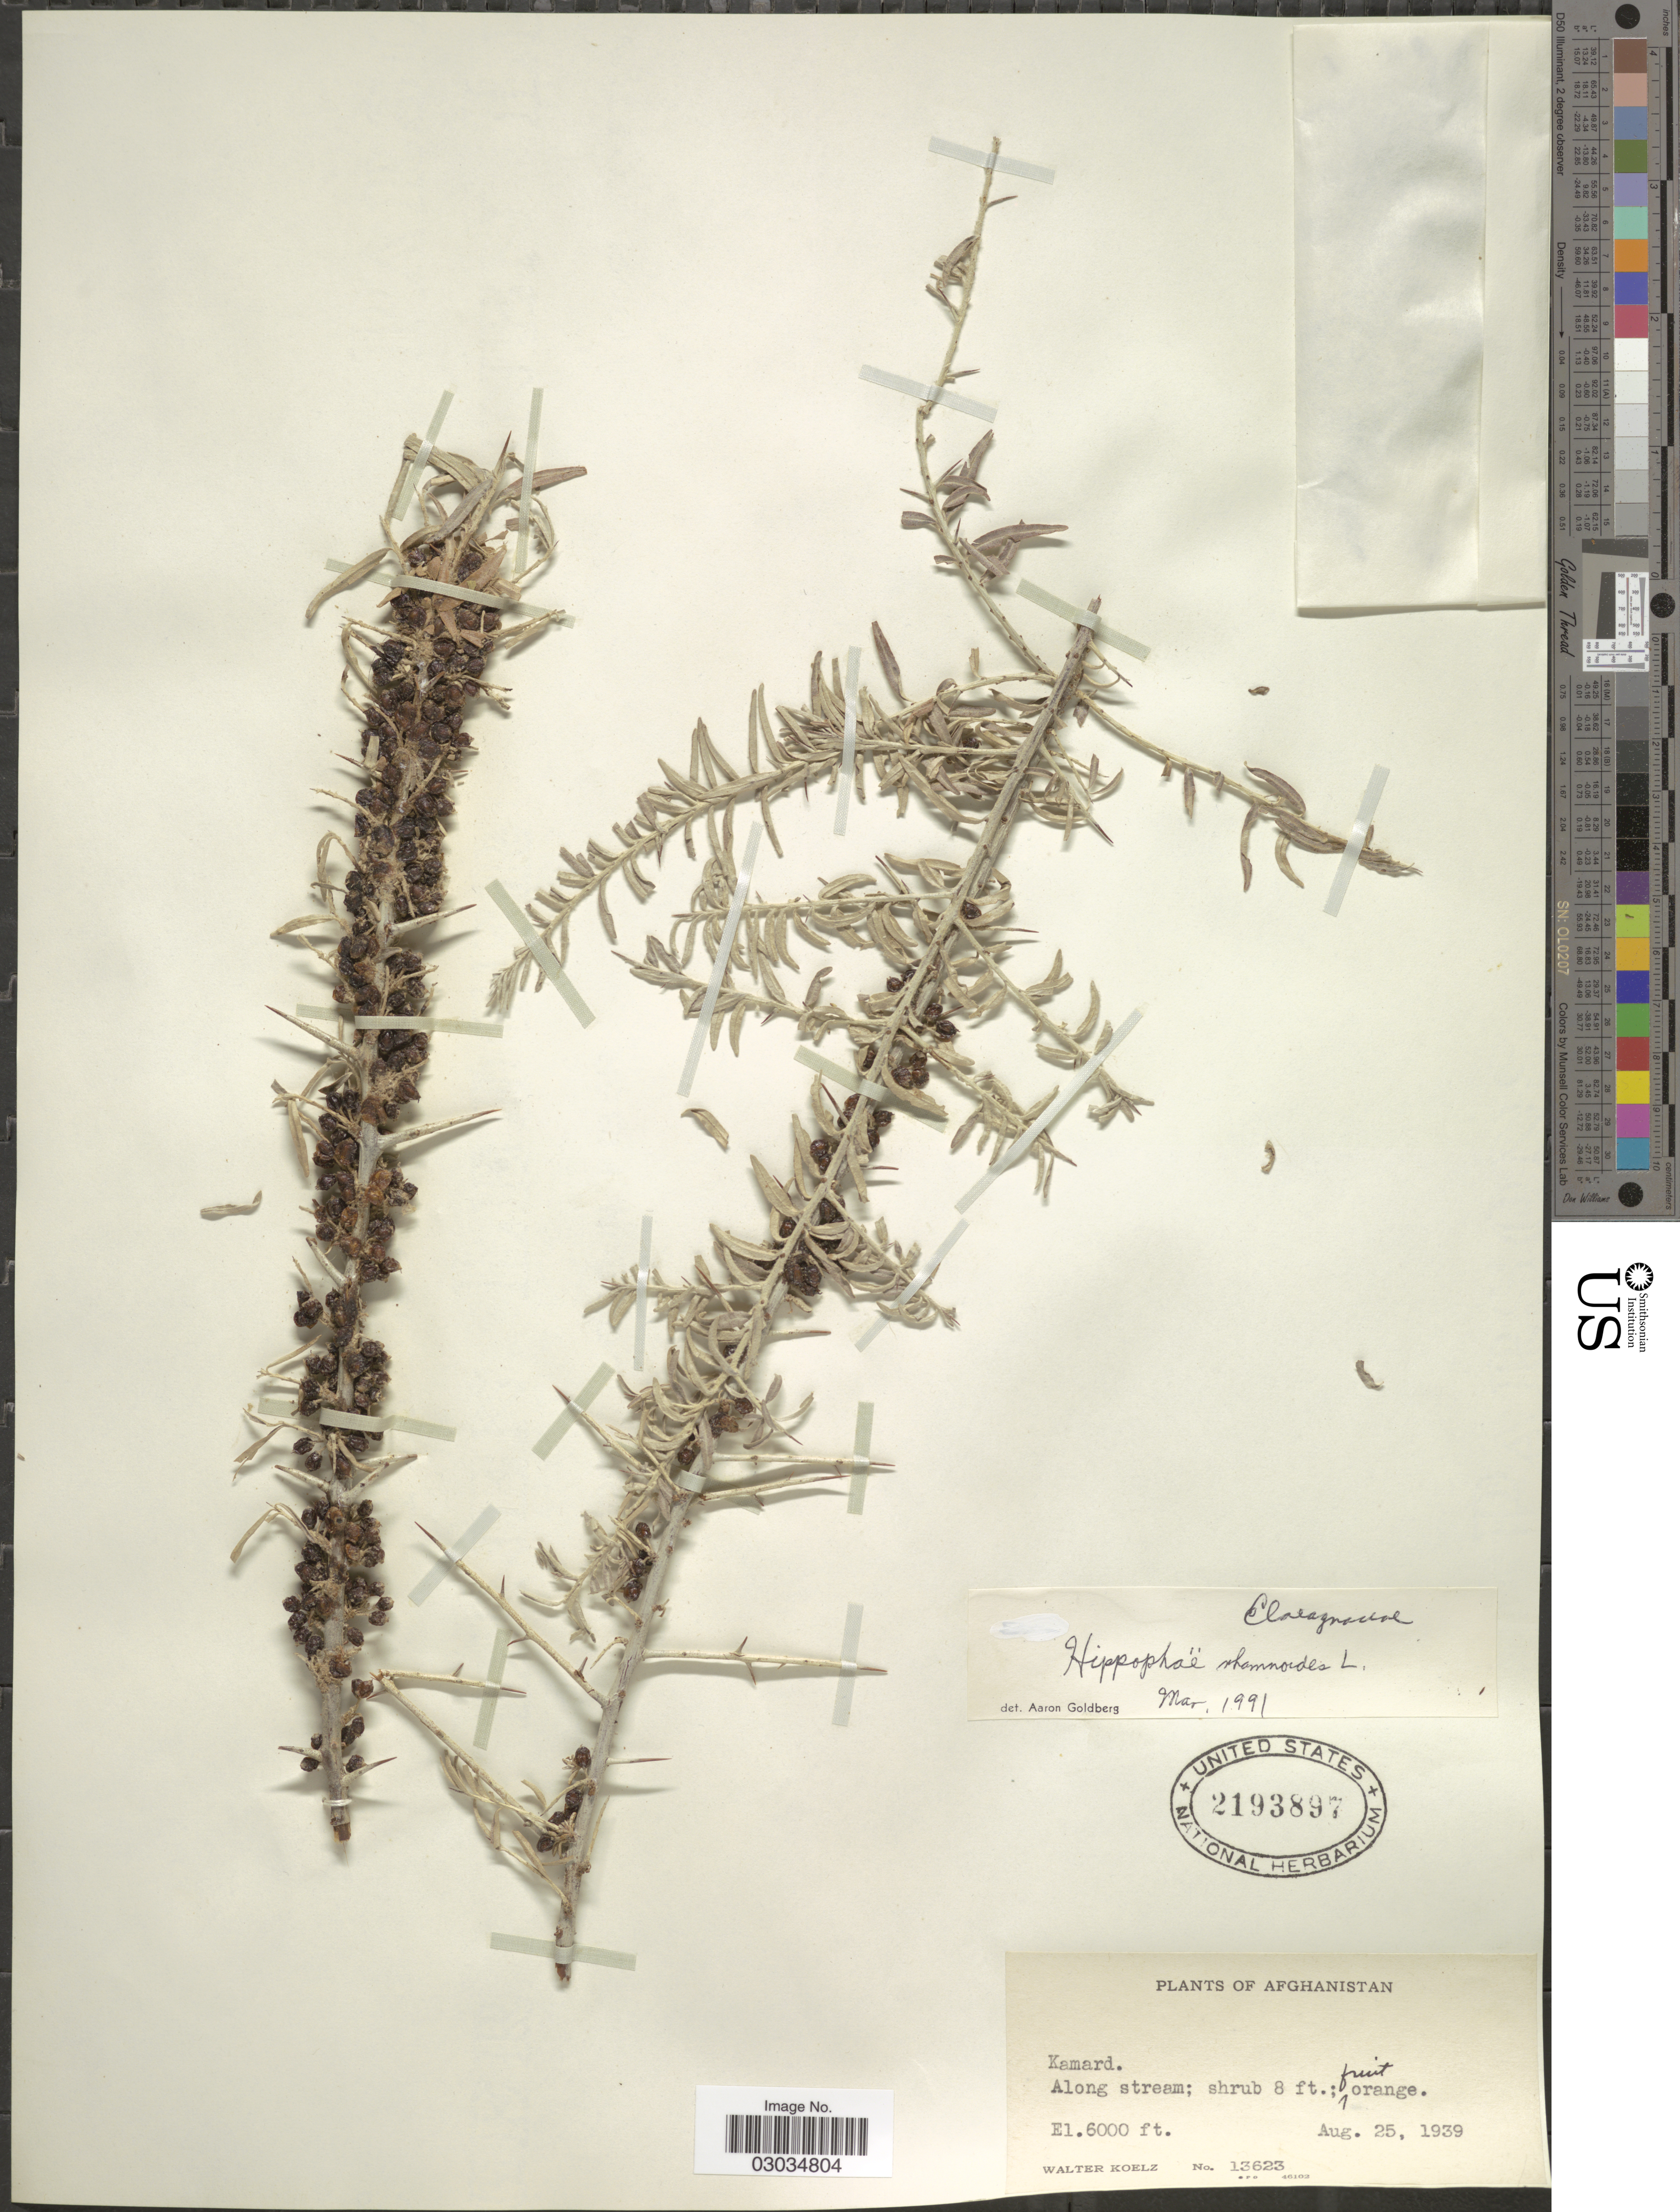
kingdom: Plantae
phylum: Tracheophyta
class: Magnoliopsida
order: Rosales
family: Elaeagnaceae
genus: Hippophae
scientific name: Hippophae rhamnoides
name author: L.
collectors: W. N. Koelz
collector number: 13623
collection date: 1939-08-25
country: Afghanistan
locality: Kamard.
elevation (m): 1829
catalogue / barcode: US 2193897